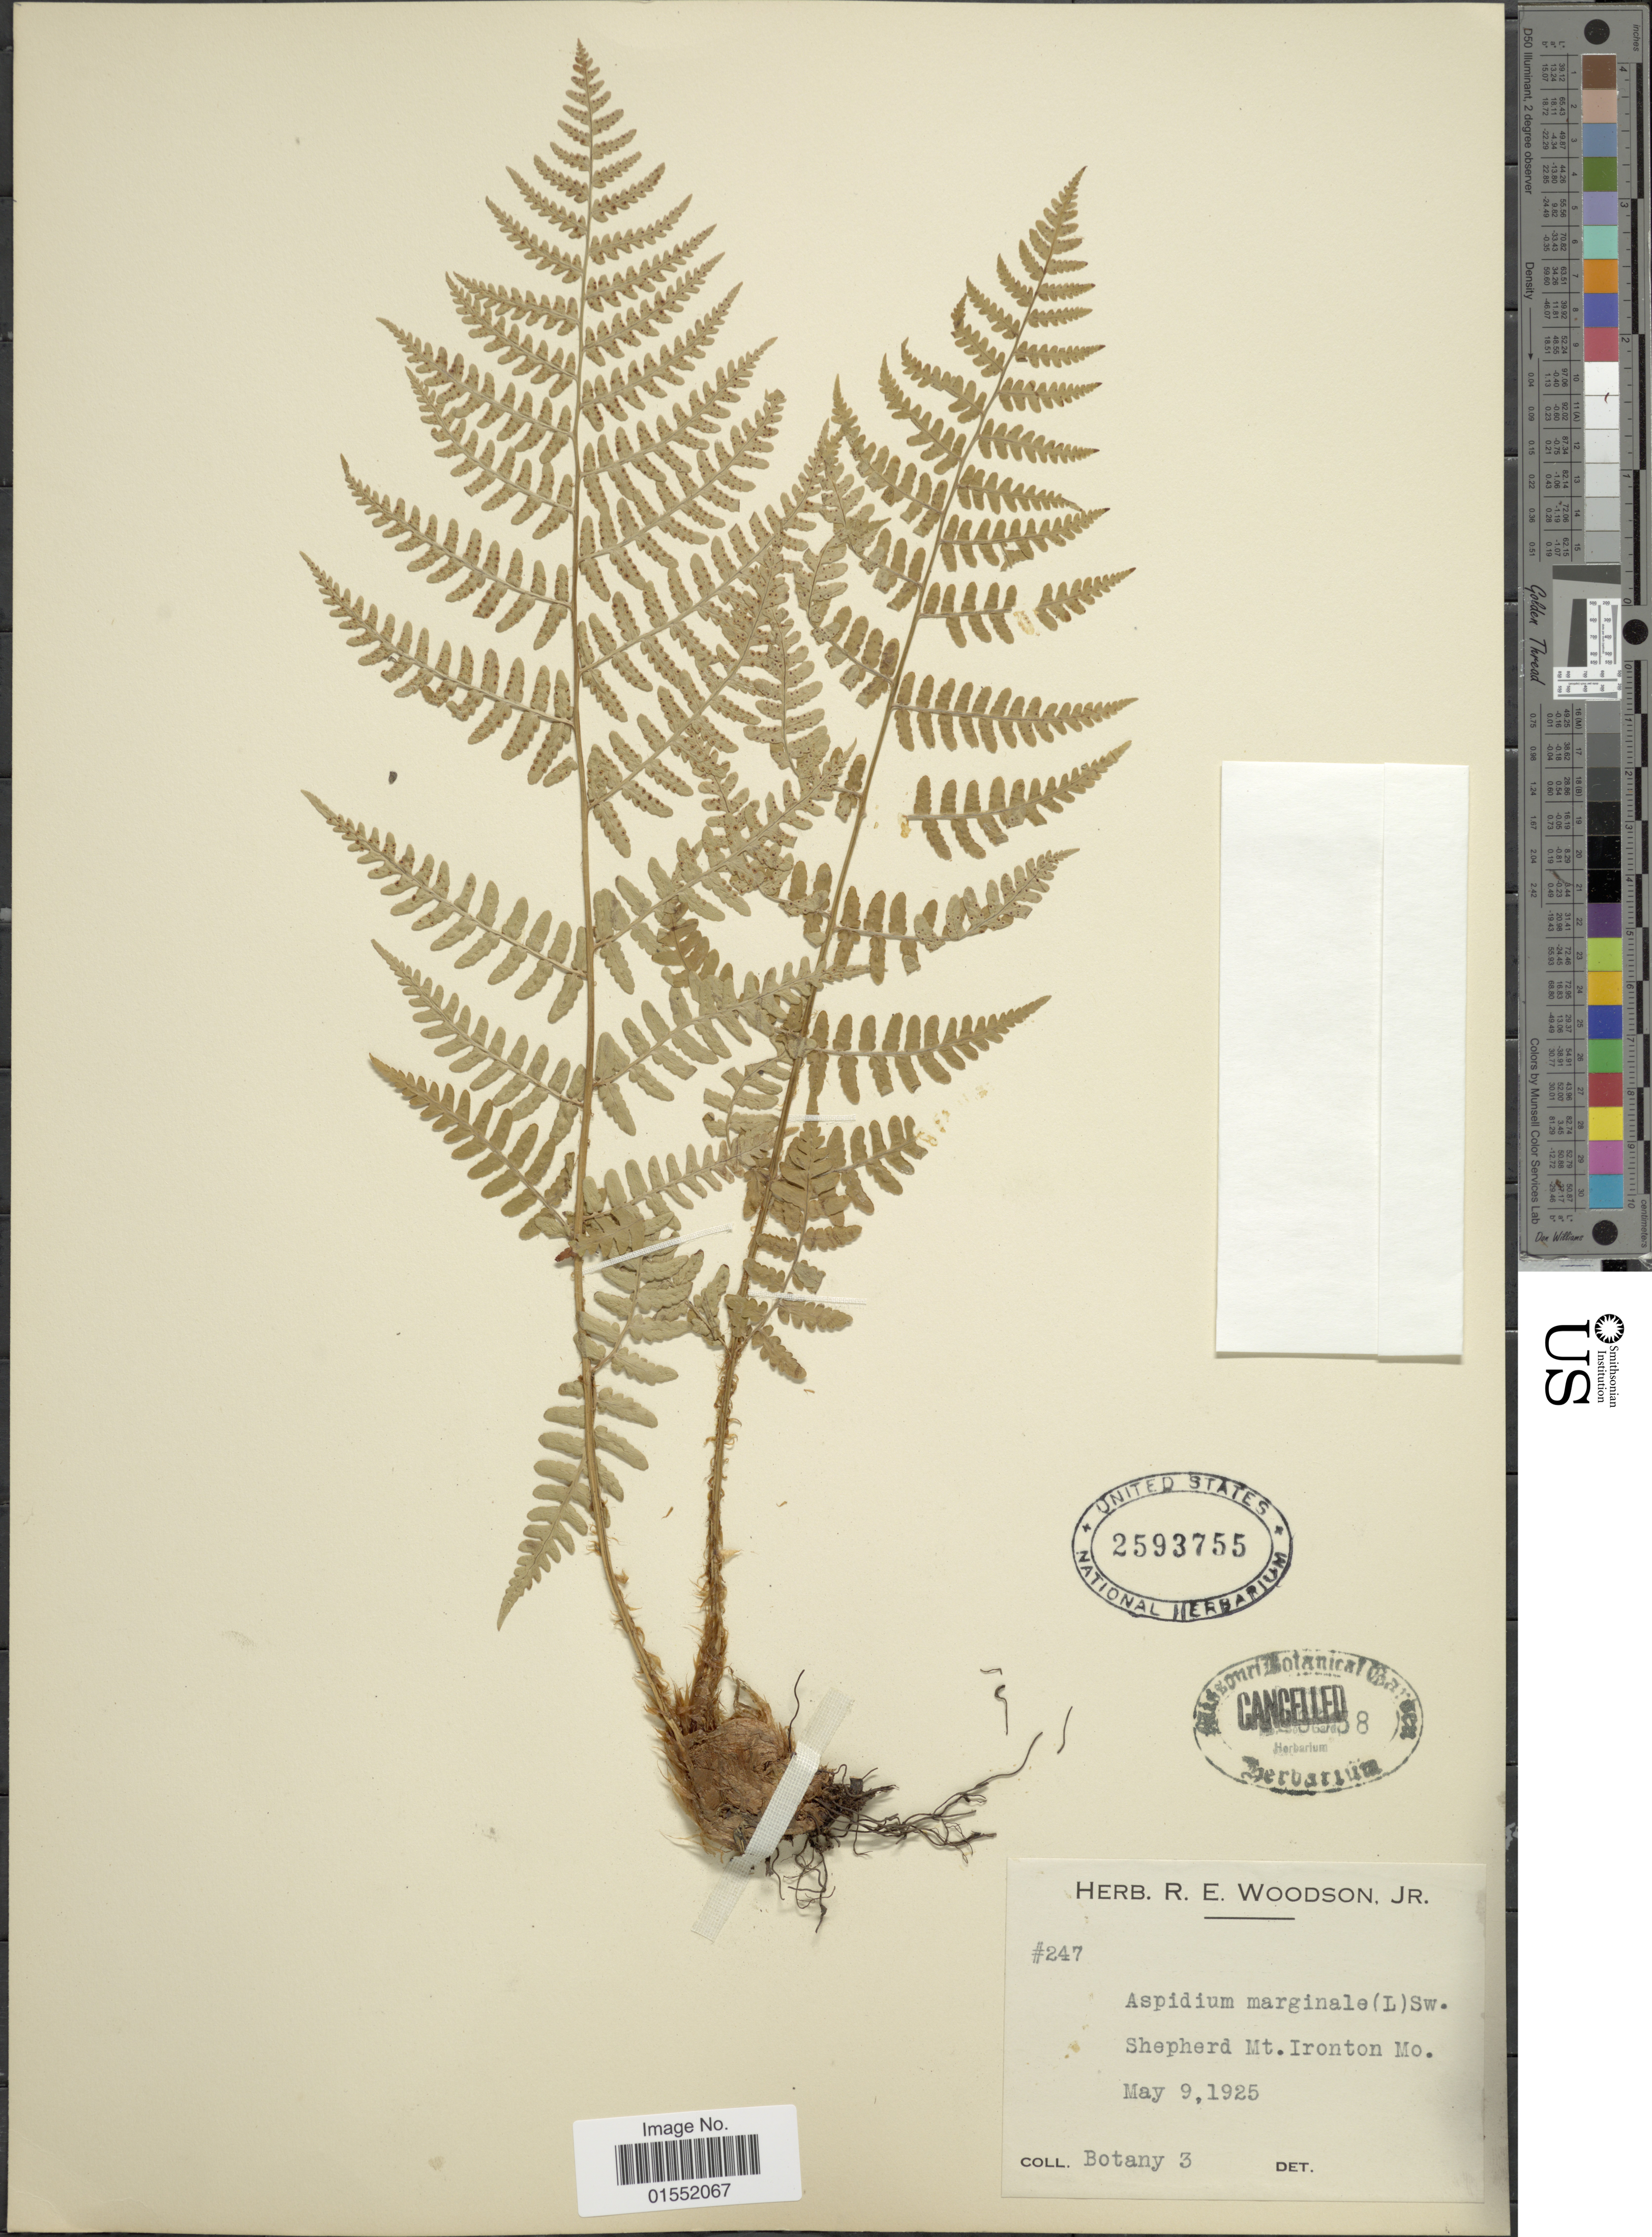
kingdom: Plantae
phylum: Tracheophyta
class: Polypodiopsida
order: Polypodiales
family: Dryopteridaceae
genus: Dryopteris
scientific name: Dryopteris marginalis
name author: (L.) A. Gray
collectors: ex herb. R. E. Woodson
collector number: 247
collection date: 1925-05-09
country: United States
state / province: Missouri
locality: Shepherd Mt. Ironton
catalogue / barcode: US 2593755